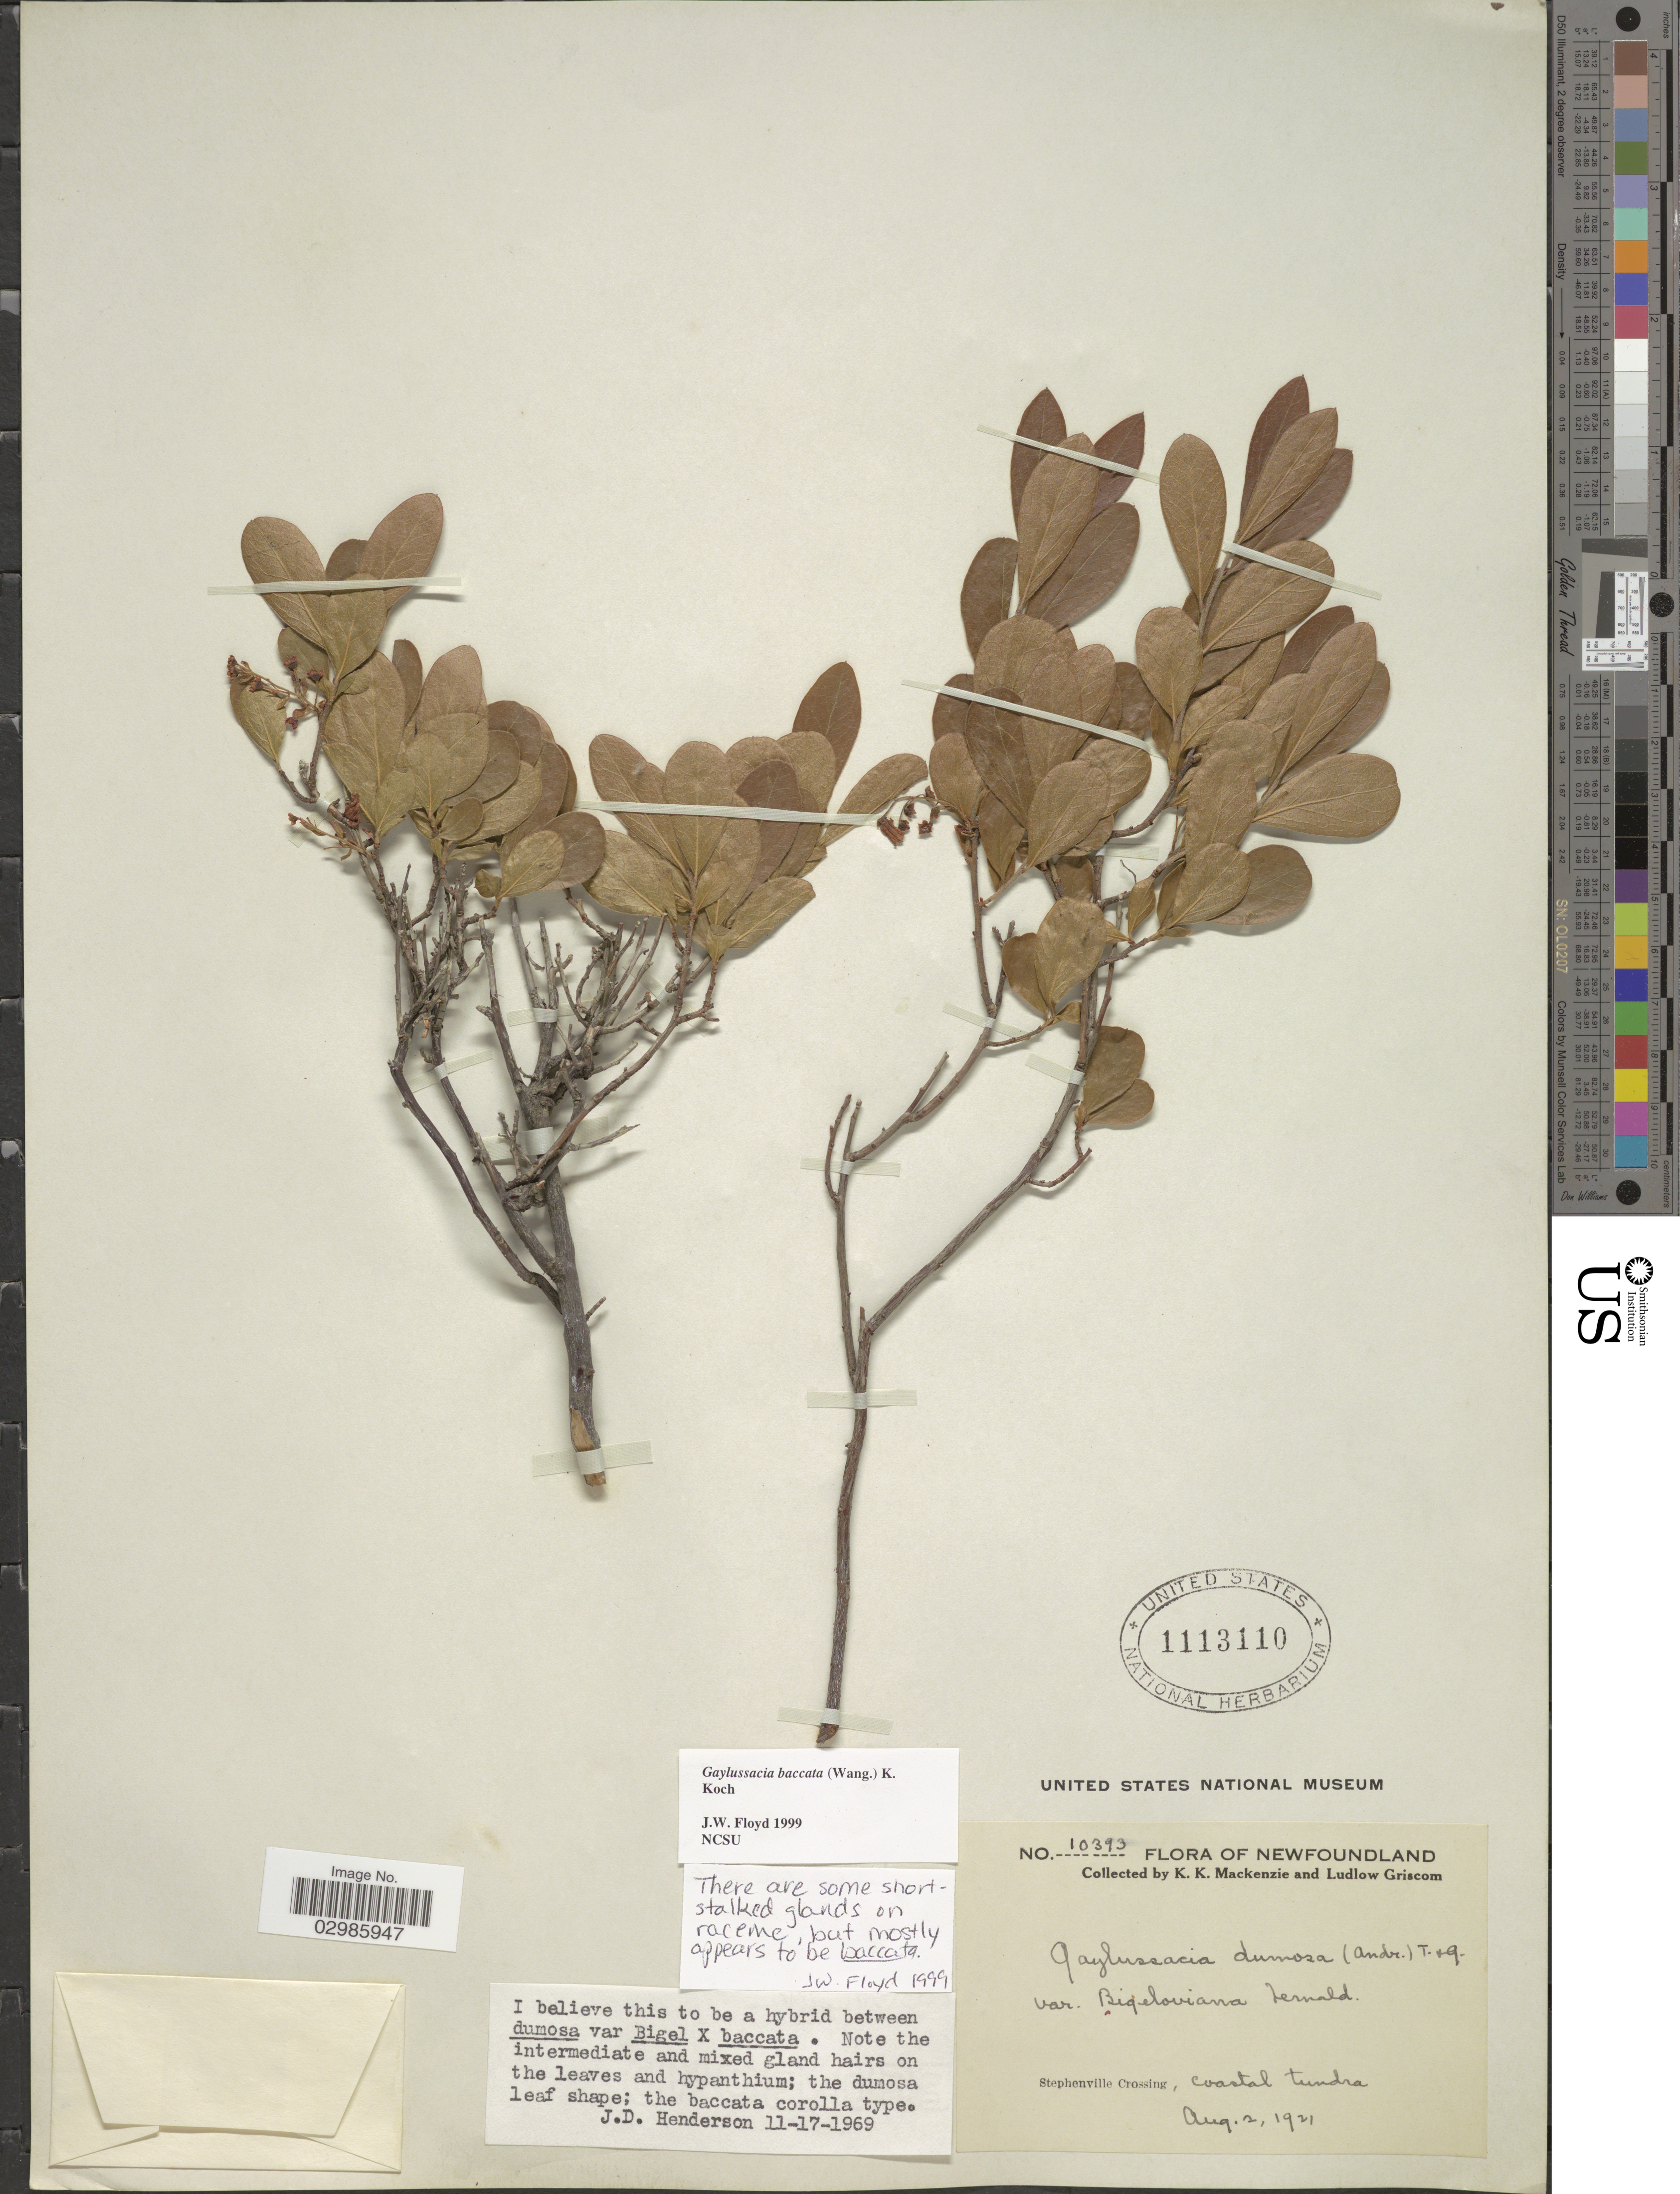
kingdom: Plantae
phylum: Tracheophyta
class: Magnoliopsida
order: Ericales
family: Ericaceae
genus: Gaylussacia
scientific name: Gaylussacia baccata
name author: (Wangenh.) K. Koch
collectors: K. K. Mackenzie & L. Griscom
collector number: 10393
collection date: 1921-08-02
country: Canada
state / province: Newfoundland and Labrador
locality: Stephenville Crossing.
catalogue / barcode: US 1113110